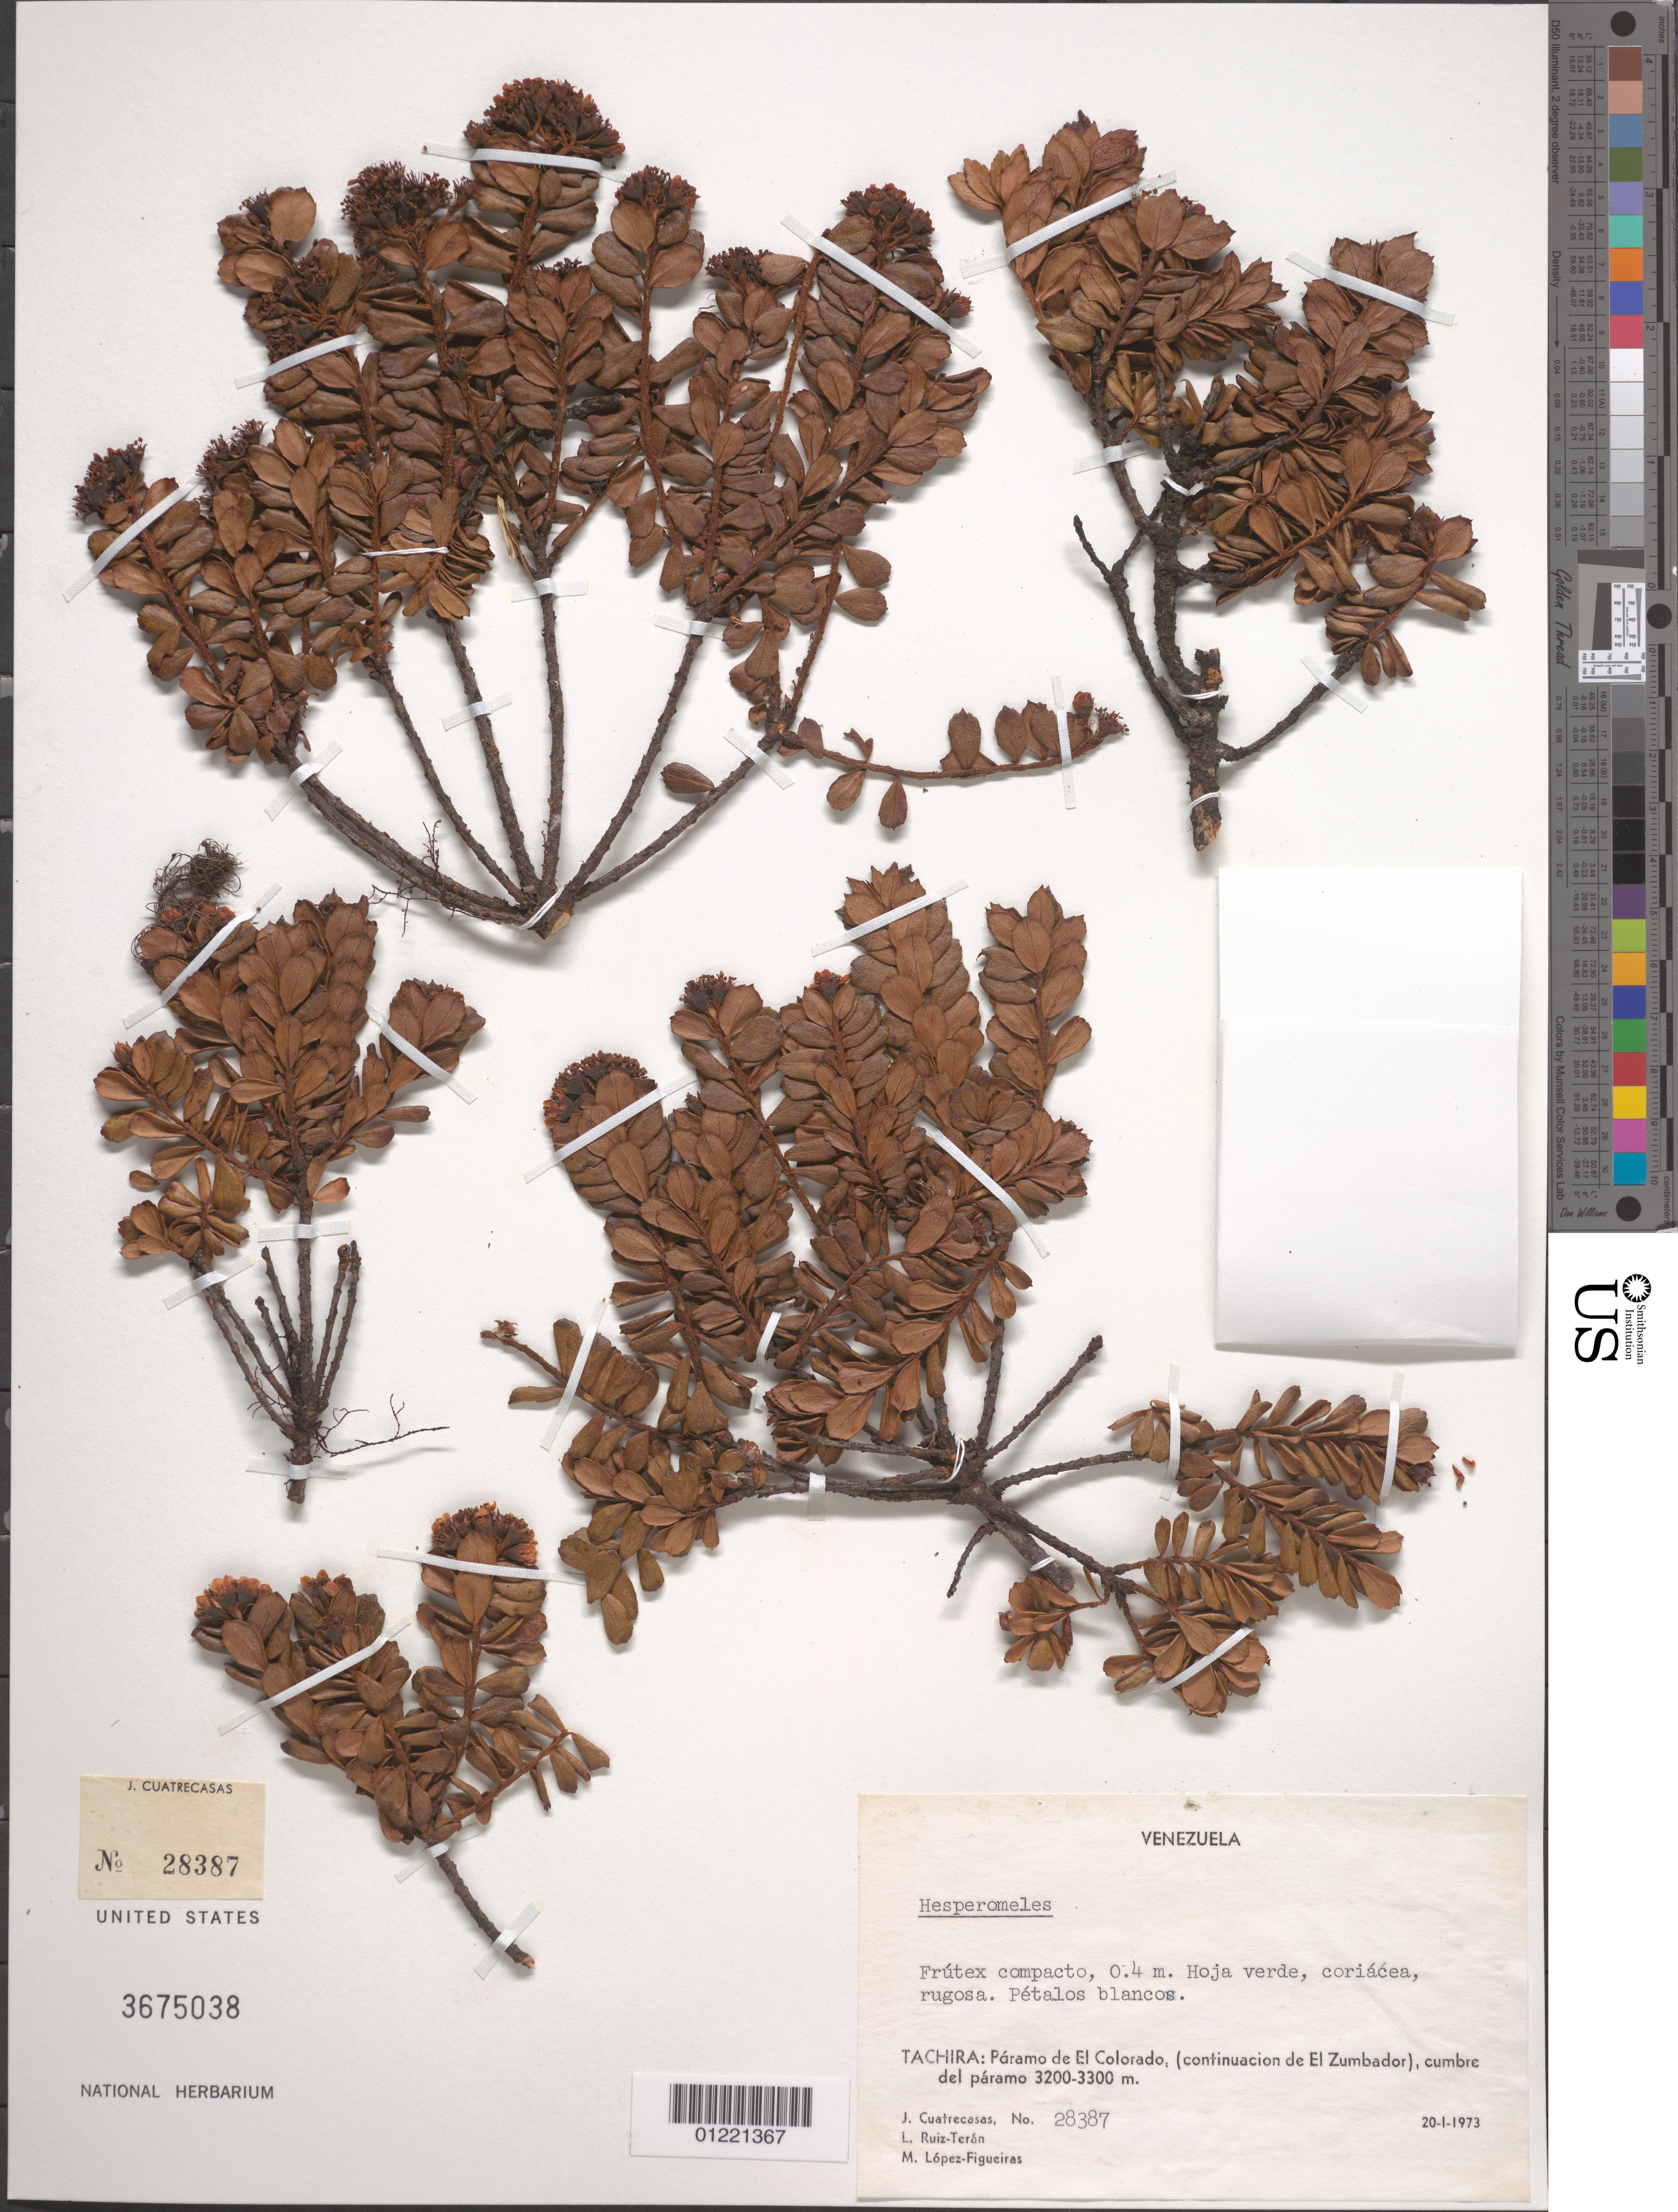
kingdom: Plantae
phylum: Tracheophyta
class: Magnoliopsida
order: Rosales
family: Rosaceae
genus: Hesperomeles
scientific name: Hesperomeles sp.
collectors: J. Cuatrecasas, L. E. Ruíz-Terán & M. López Figueiras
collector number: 28387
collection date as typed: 20 Jan 1973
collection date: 1973-01-20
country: Venezuela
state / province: Tachira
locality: Páramo de El Colorado. (continuacion de El Zumbador), cumbre del páramo.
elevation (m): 3200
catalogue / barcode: US 3675038